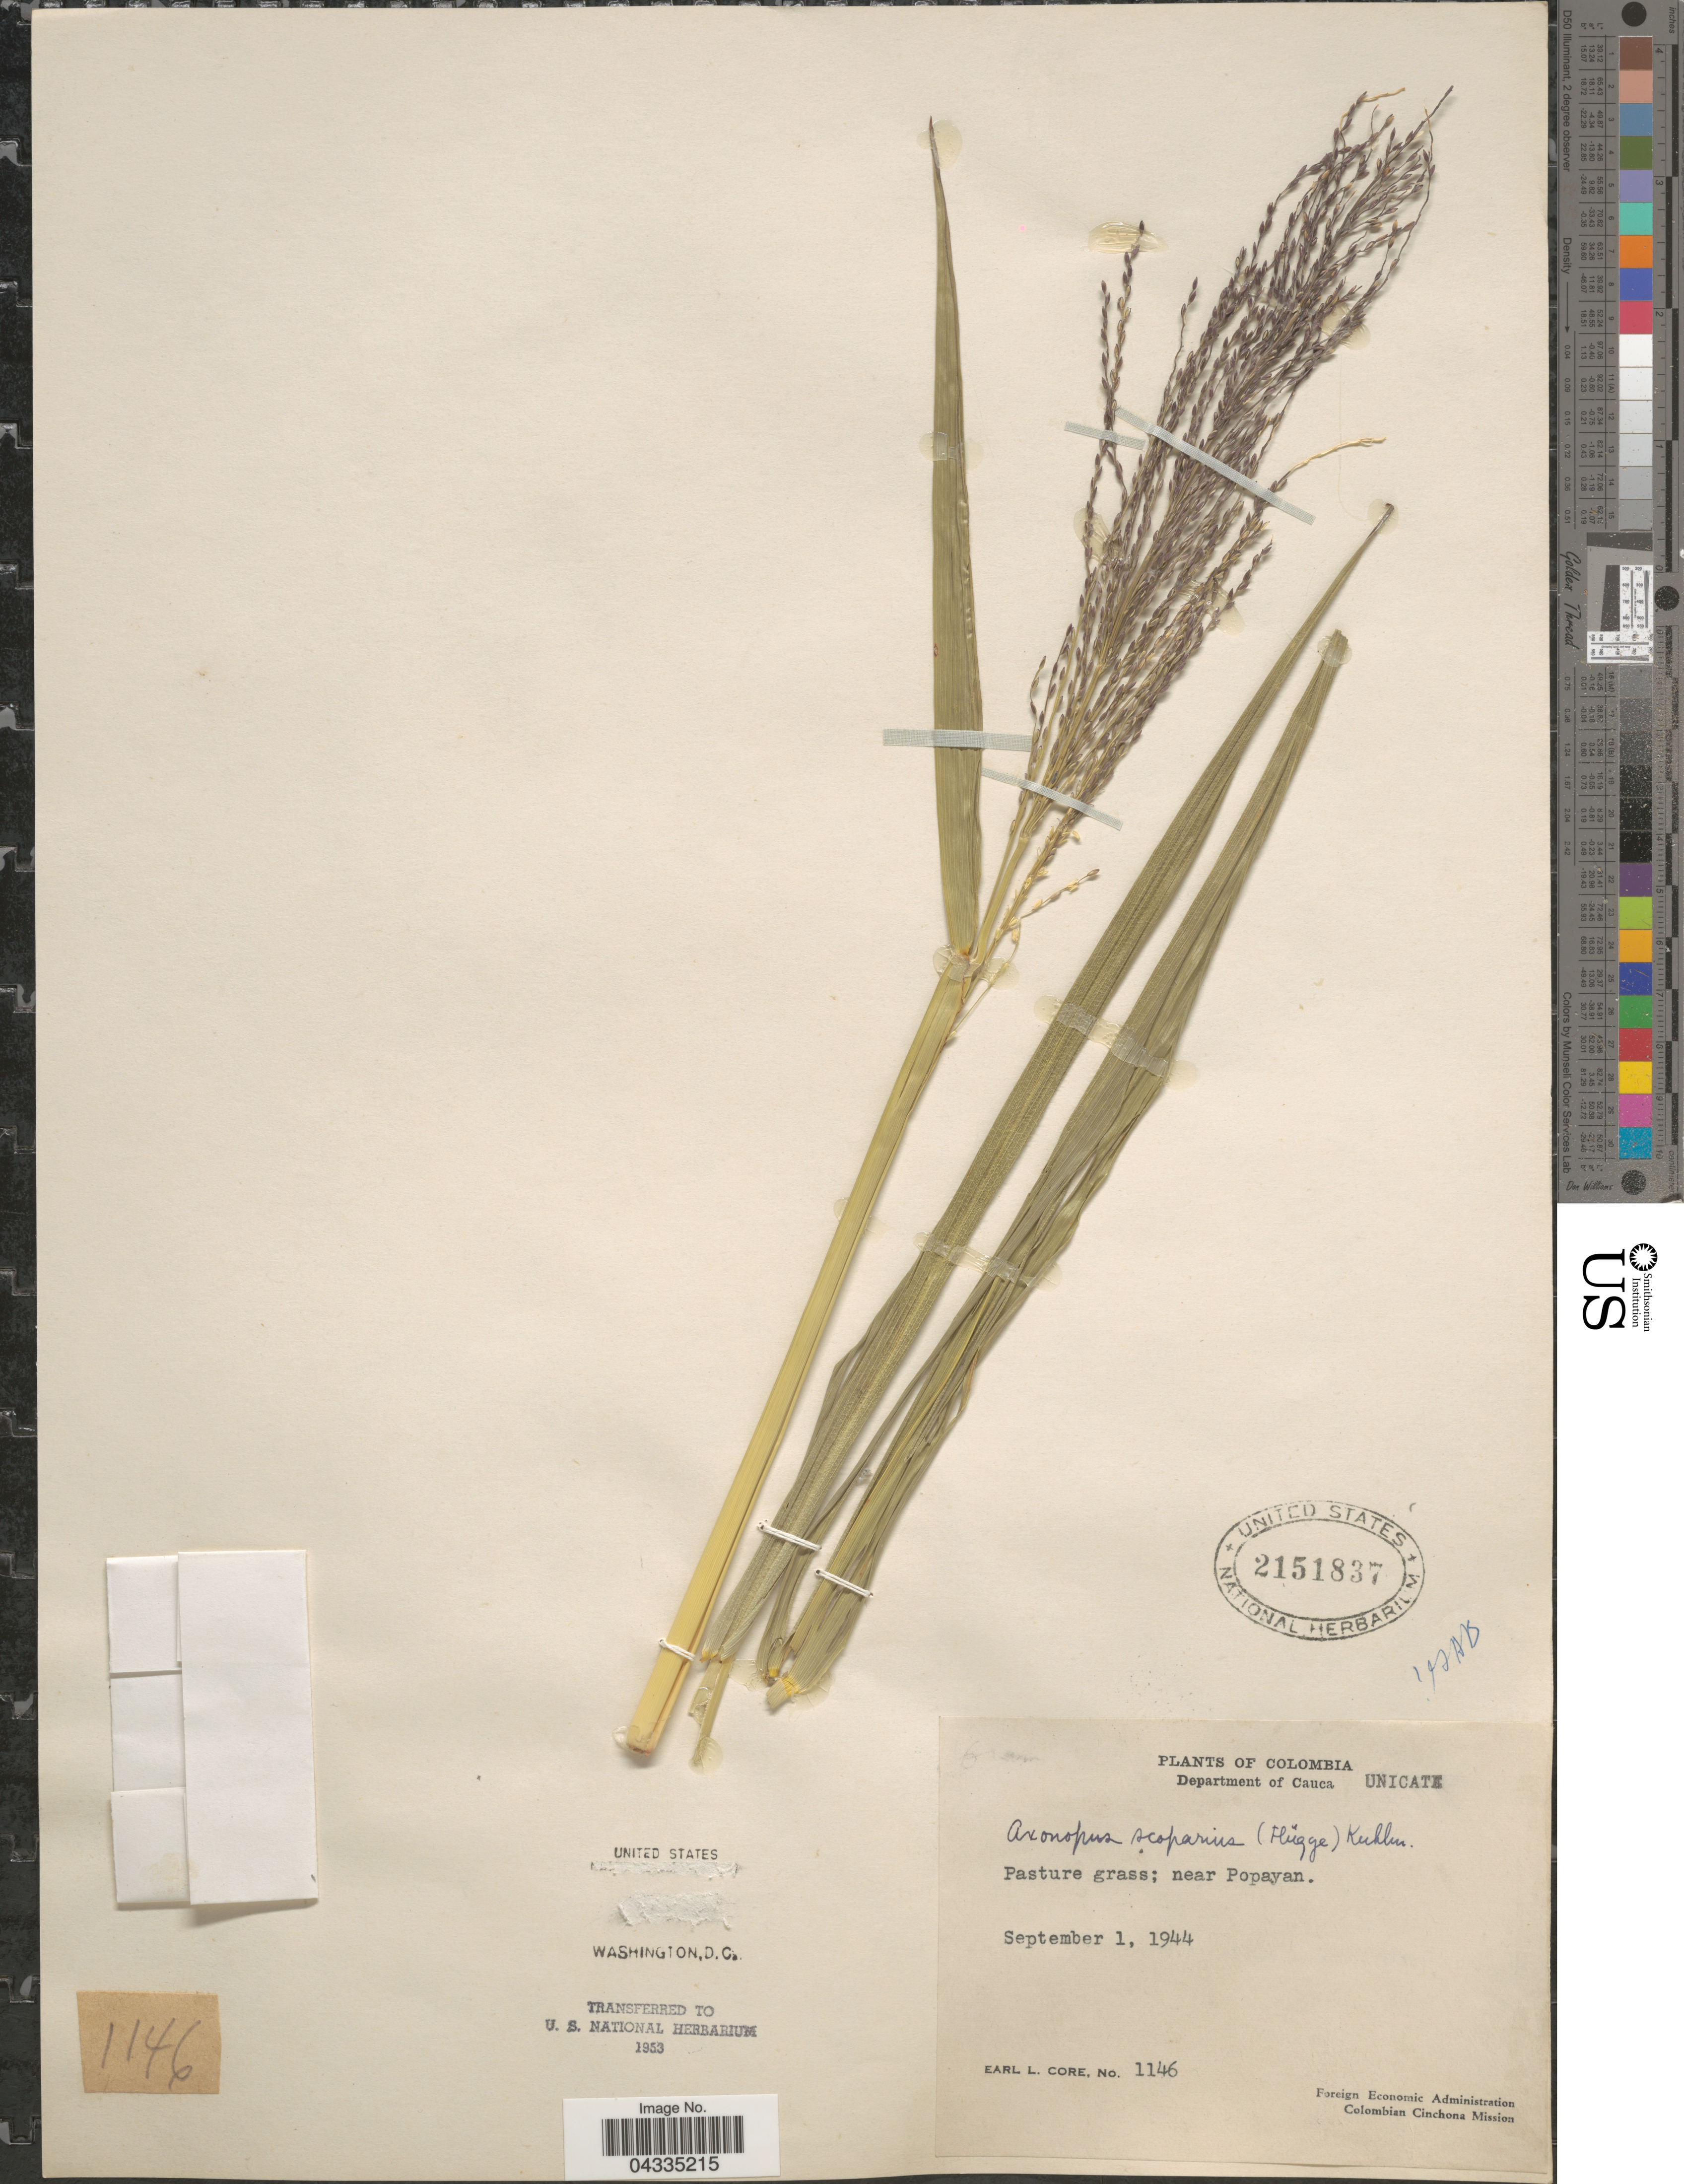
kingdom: Plantae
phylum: Tracheophyta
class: Liliopsida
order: Poales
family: Poaceae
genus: Axonopus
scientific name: Axonopus scoparius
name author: (Flüggé) Kuhlm.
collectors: E. L. Core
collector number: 1146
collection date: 1944-09-01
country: Colombia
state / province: Valle del Cauca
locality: Department of Cauca. Near Popayan. Colombian Cinchona Mission.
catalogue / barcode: US 2151837